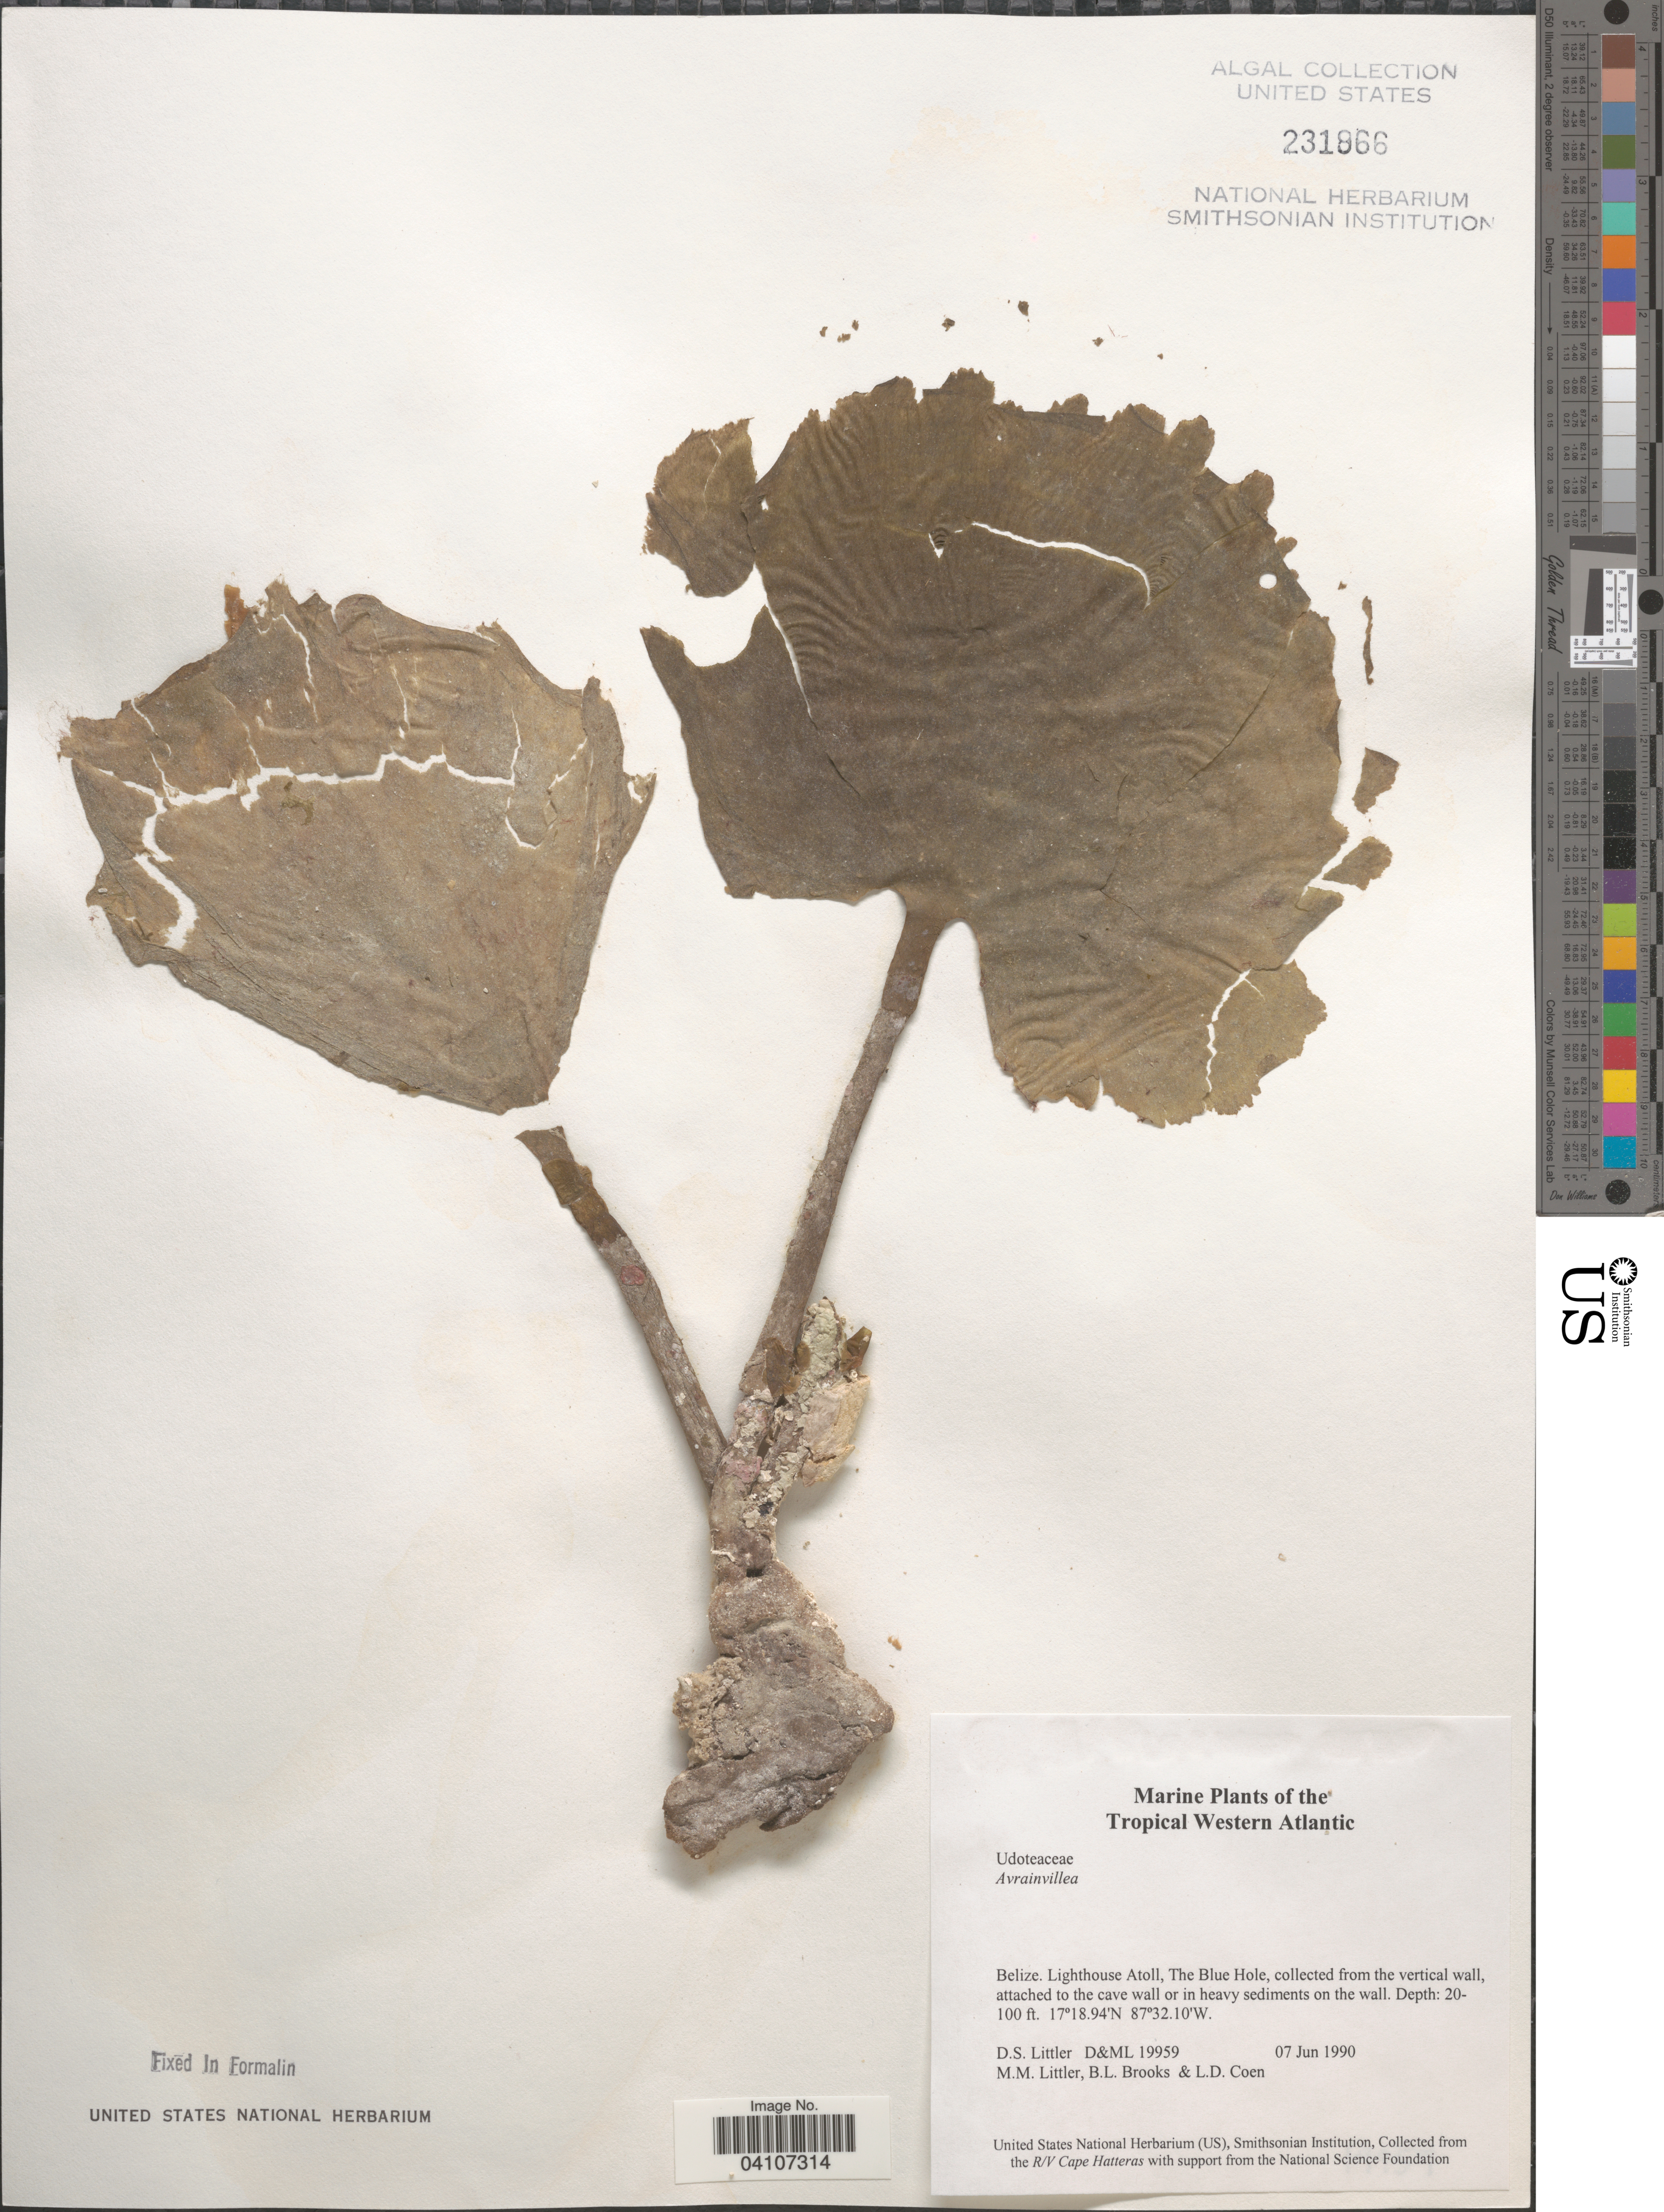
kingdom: Plantae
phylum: Chlorophyta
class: Ulvophyceae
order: Bryopsidales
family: Dichotomosiphonaceae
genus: Avrainvillea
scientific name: Avrainvillea sp.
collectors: D. S. Littler, B. Brooks & L. Coen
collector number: D&ML19959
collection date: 1990-06-07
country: Belize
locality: Tropical Western Atlantic. Lighthouse Atoll, The Blue Hole.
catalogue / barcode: US 231966